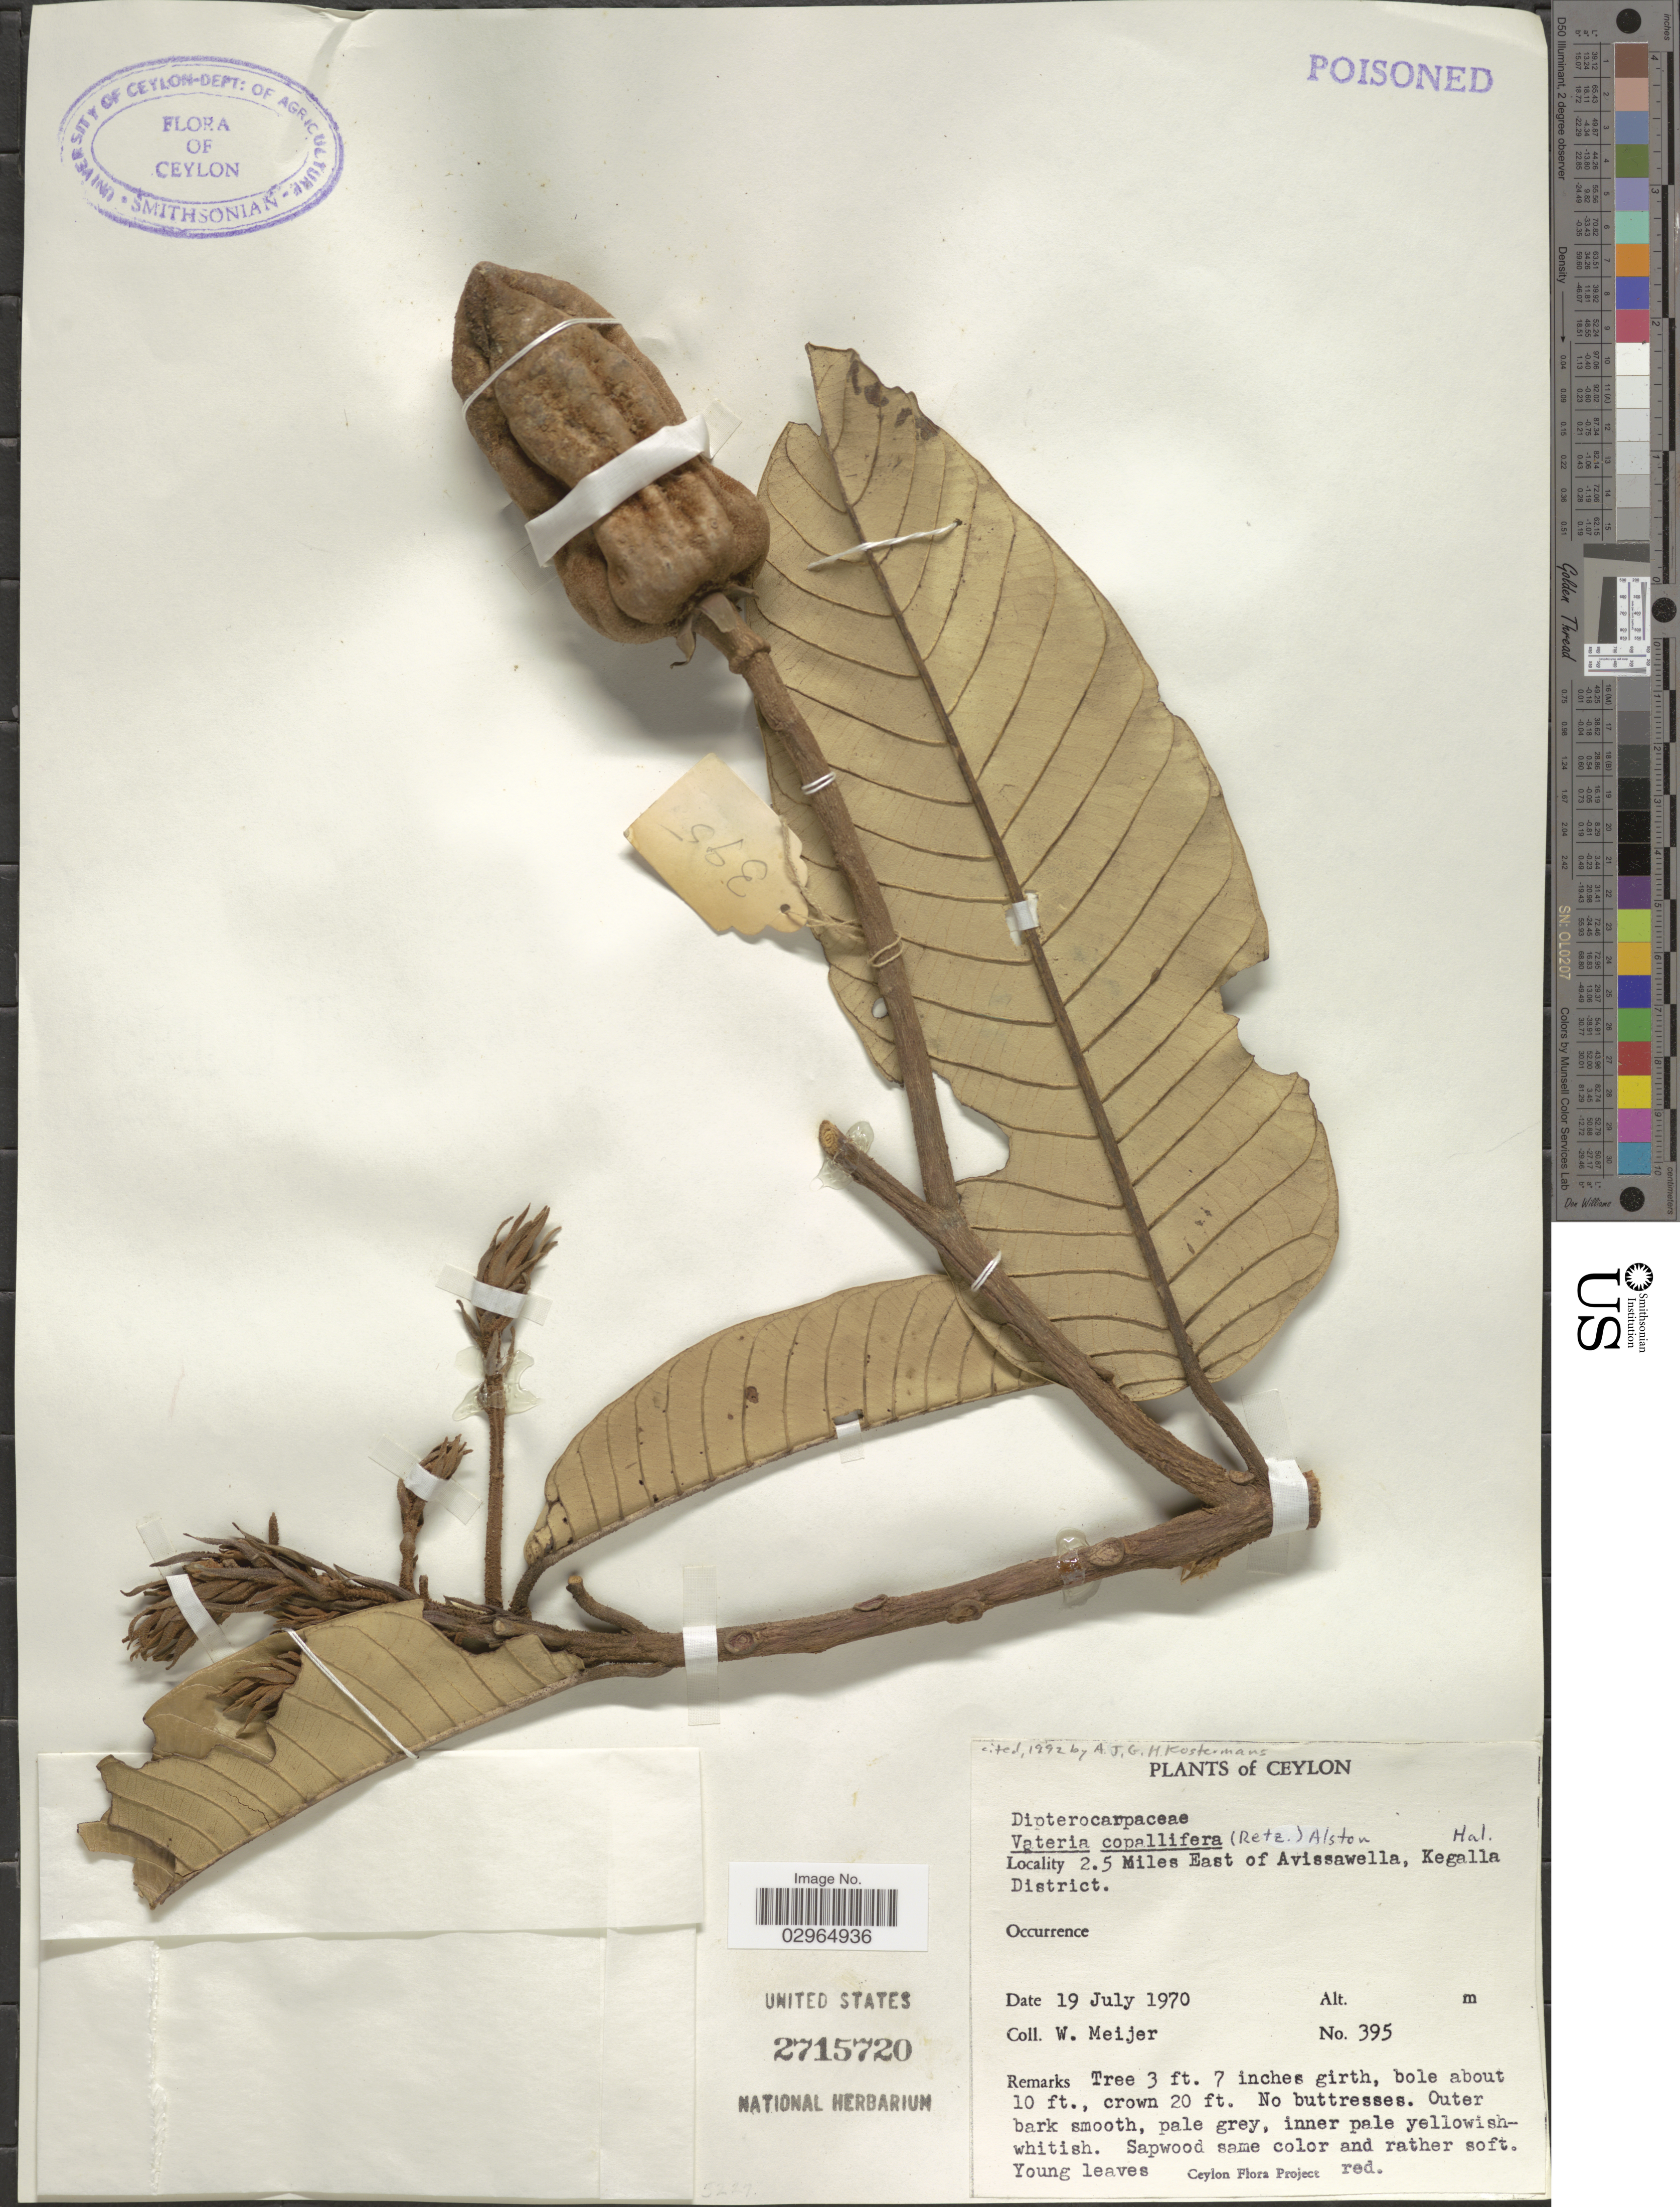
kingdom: Plantae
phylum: Tracheophyta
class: Magnoliopsida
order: Malvales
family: Dipterocarpaceae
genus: Vateria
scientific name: Vateria copallifera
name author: (Retz.) Alston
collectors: W. Meijer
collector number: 395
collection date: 1970-07-19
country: Sri Lanka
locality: Ceylon. 5 Miles East of Avissawella, Kegalla District.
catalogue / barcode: US 2715720